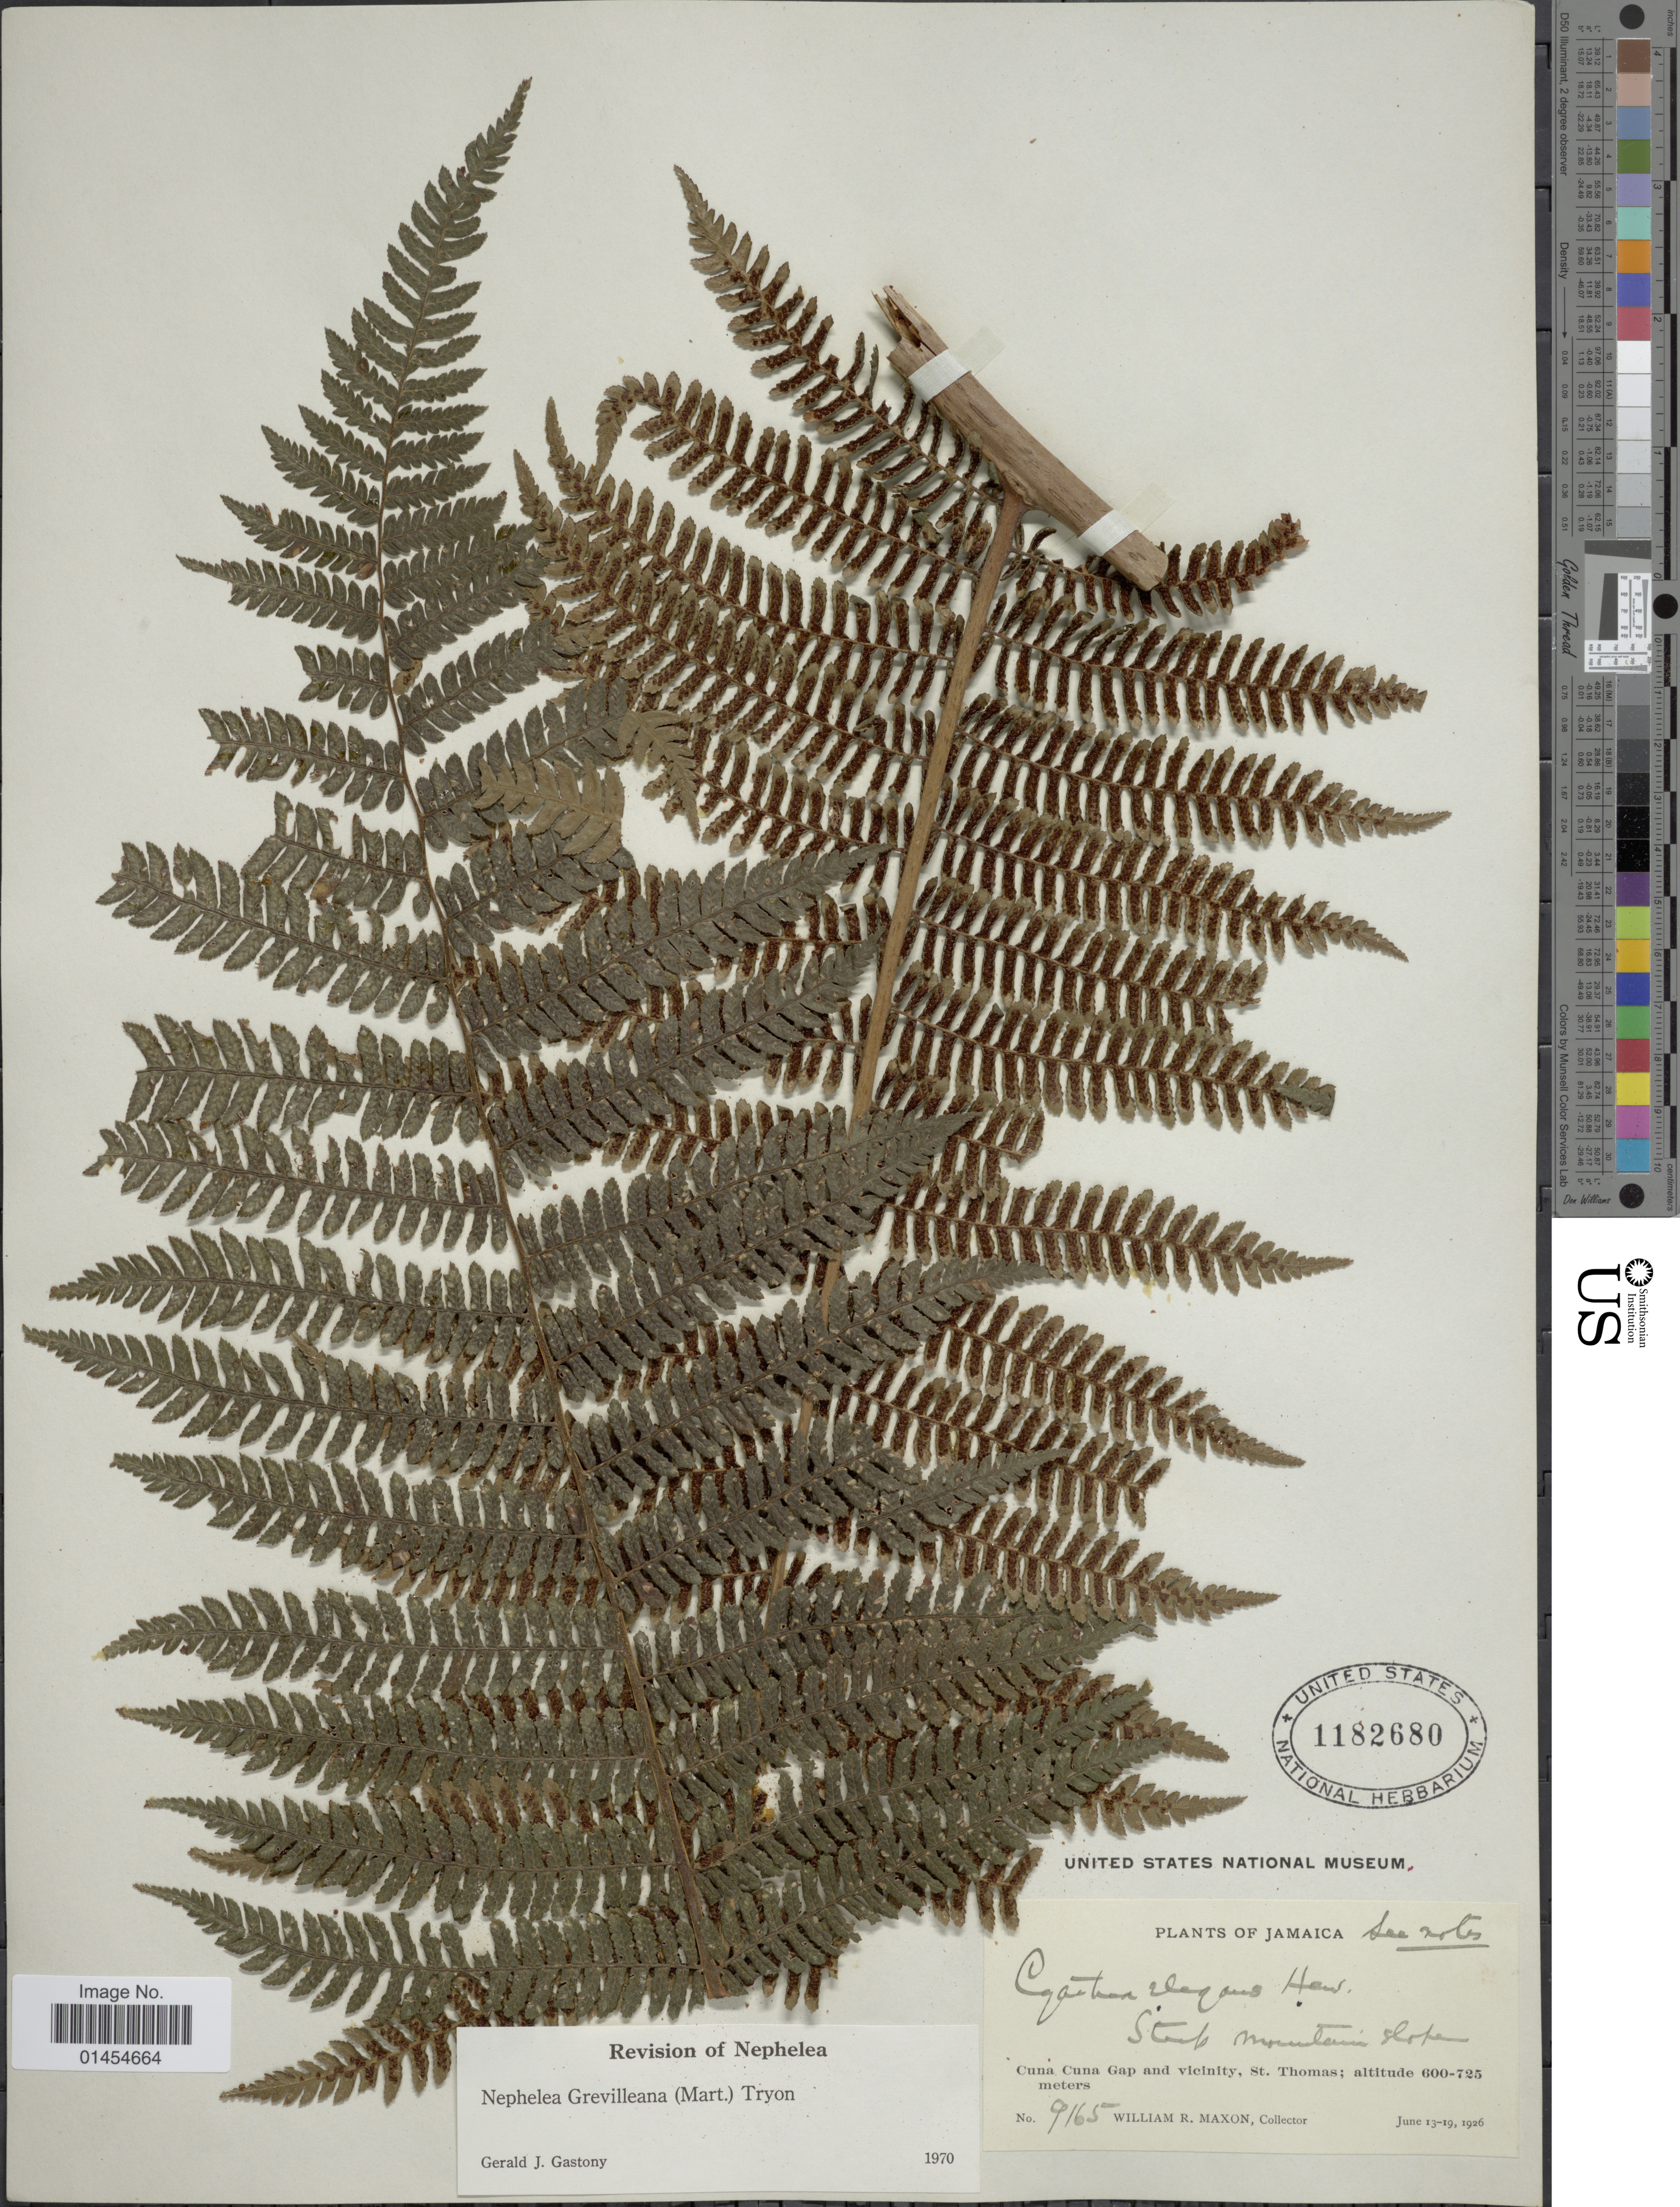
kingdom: Plantae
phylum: Tracheophyta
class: Polypodiopsida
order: Cyatheales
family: Cyatheaceae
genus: Alsophila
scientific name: Alsophila grevilleana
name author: (Mart.) D.S. Conant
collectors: W. R. Maxon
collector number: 9165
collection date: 1926-06-13/1926-06-19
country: Jamaica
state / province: Saint Thomas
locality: Cuna Cuna Gap and vicinity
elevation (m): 600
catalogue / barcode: US 1182680